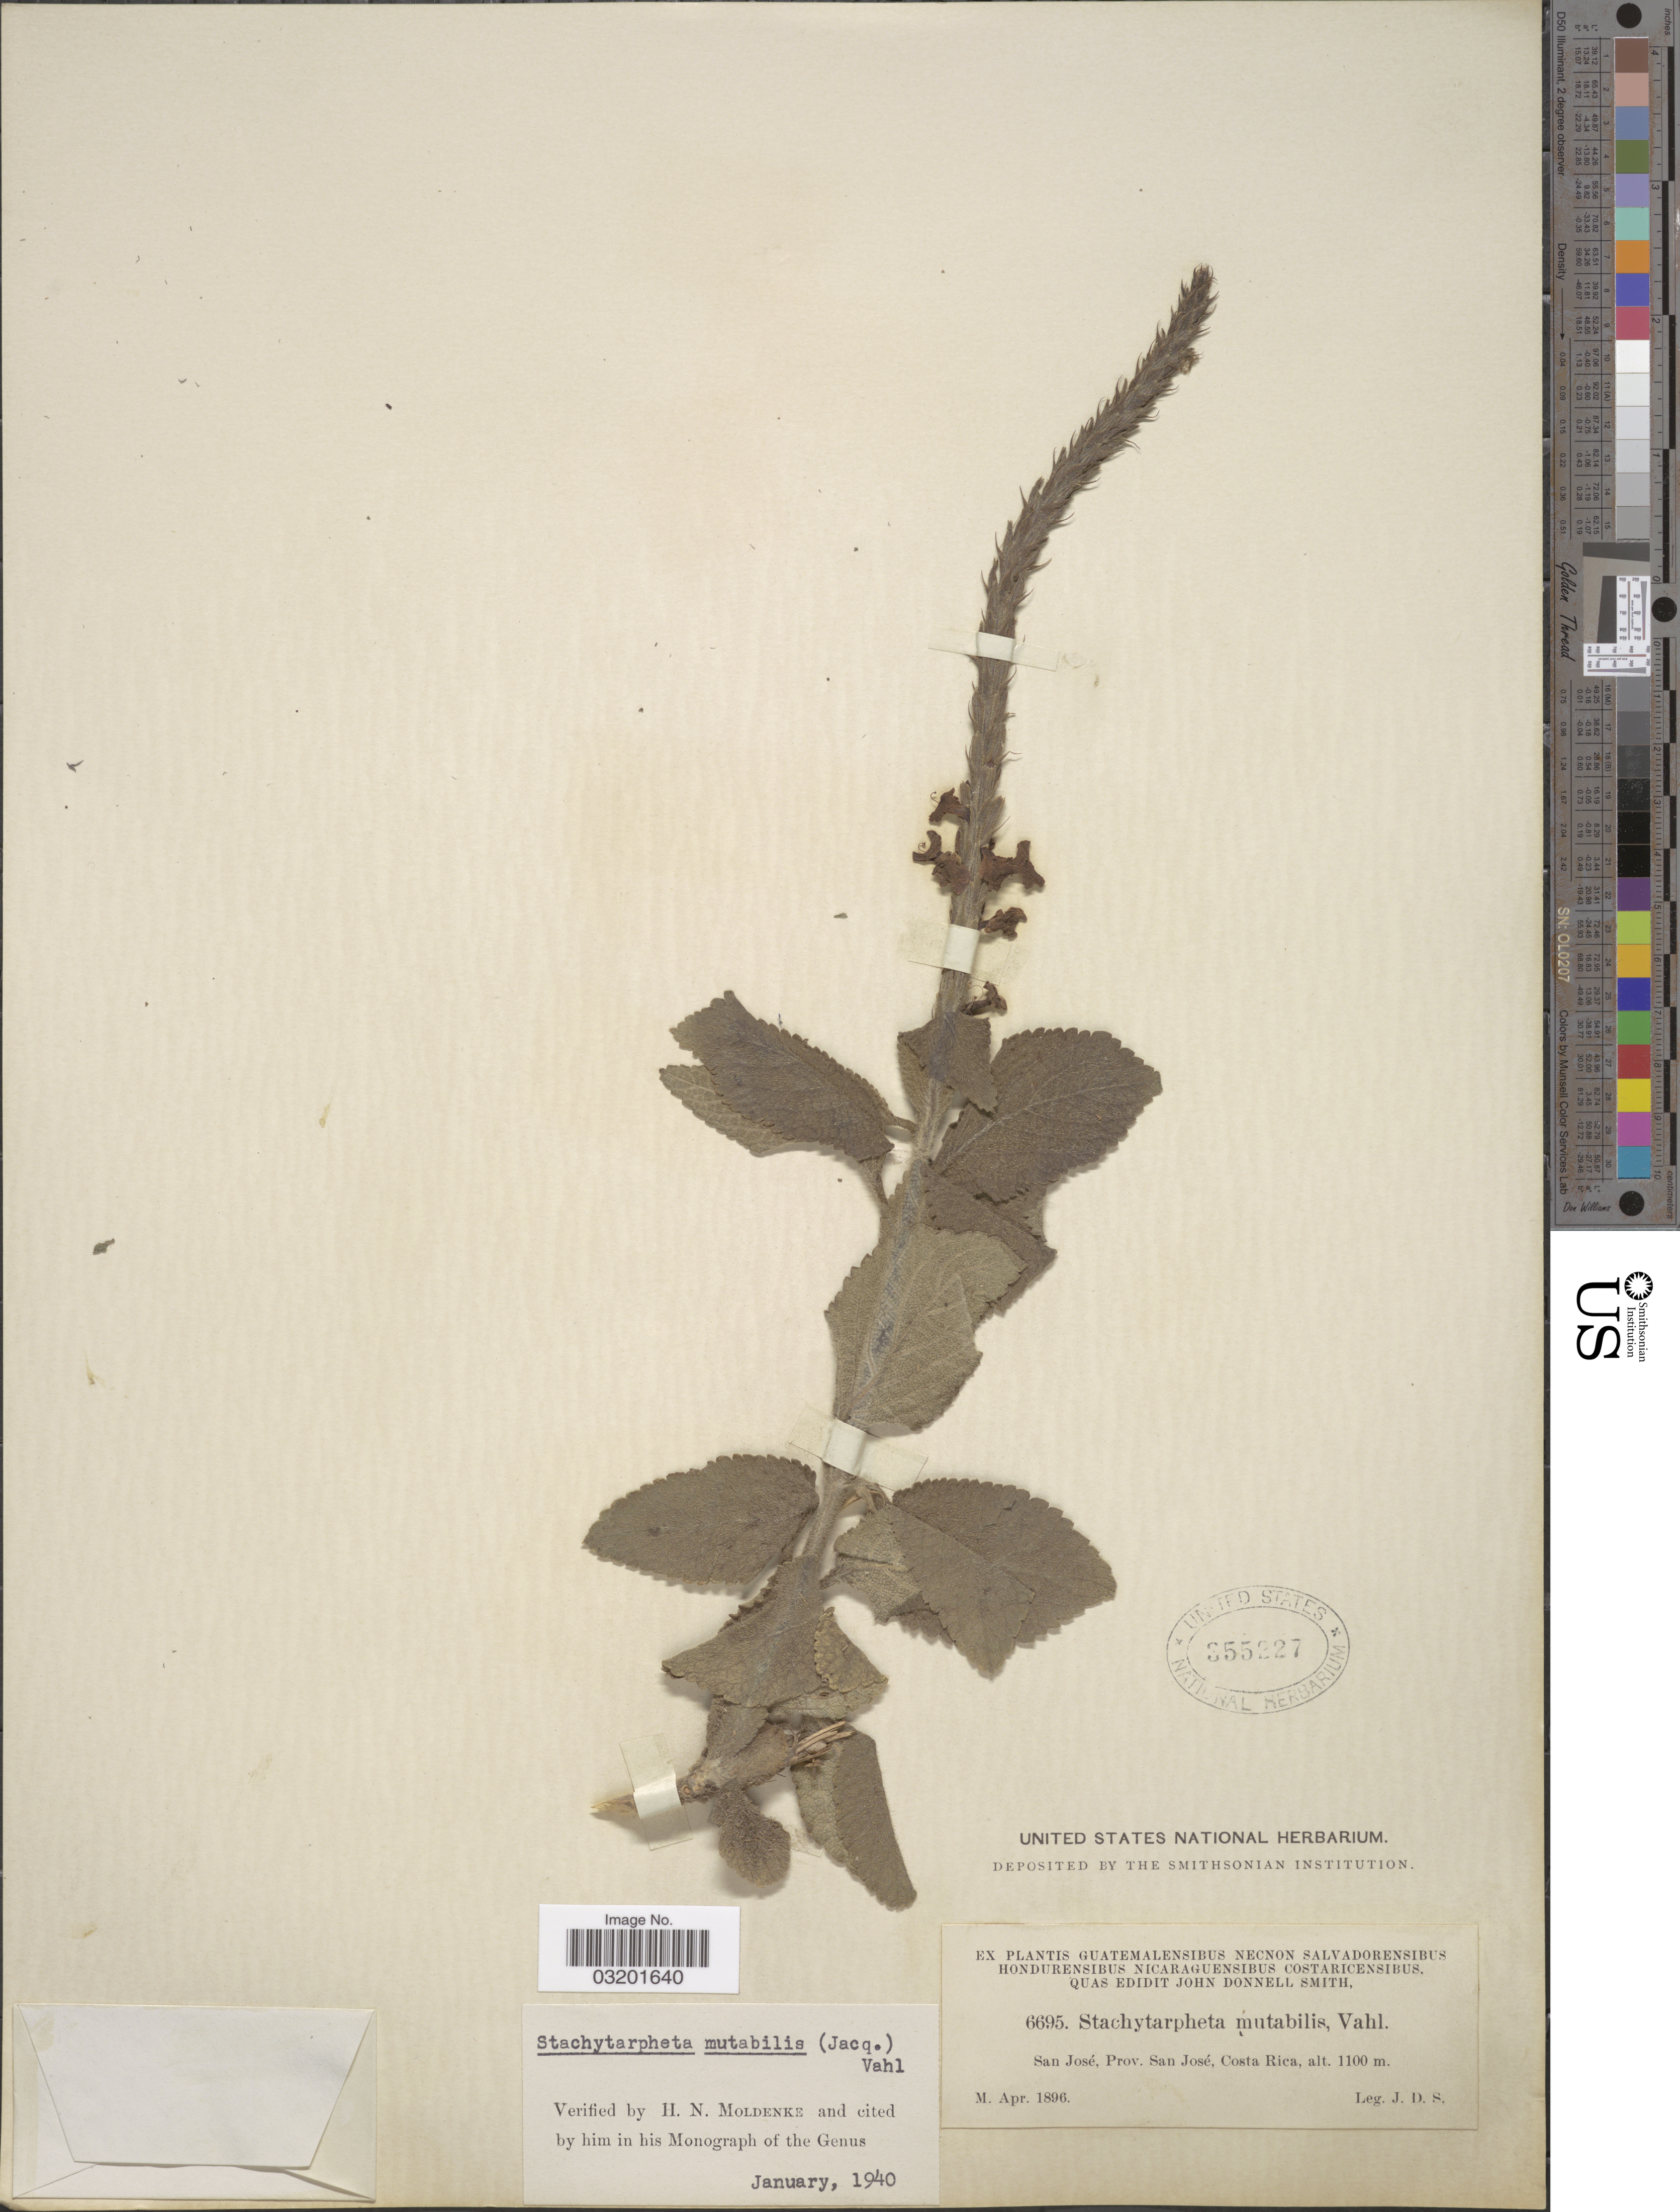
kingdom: Plantae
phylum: Tracheophyta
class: Magnoliopsida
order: Lamiales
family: Verbenaceae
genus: Stachytarpheta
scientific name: Stachytarpheta mutabilis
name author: (Jacq.) Vahl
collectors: J. Donnell Smith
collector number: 6695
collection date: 1896-04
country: Costa Rica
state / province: San José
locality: Prov. San José.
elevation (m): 1100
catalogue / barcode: US 355227